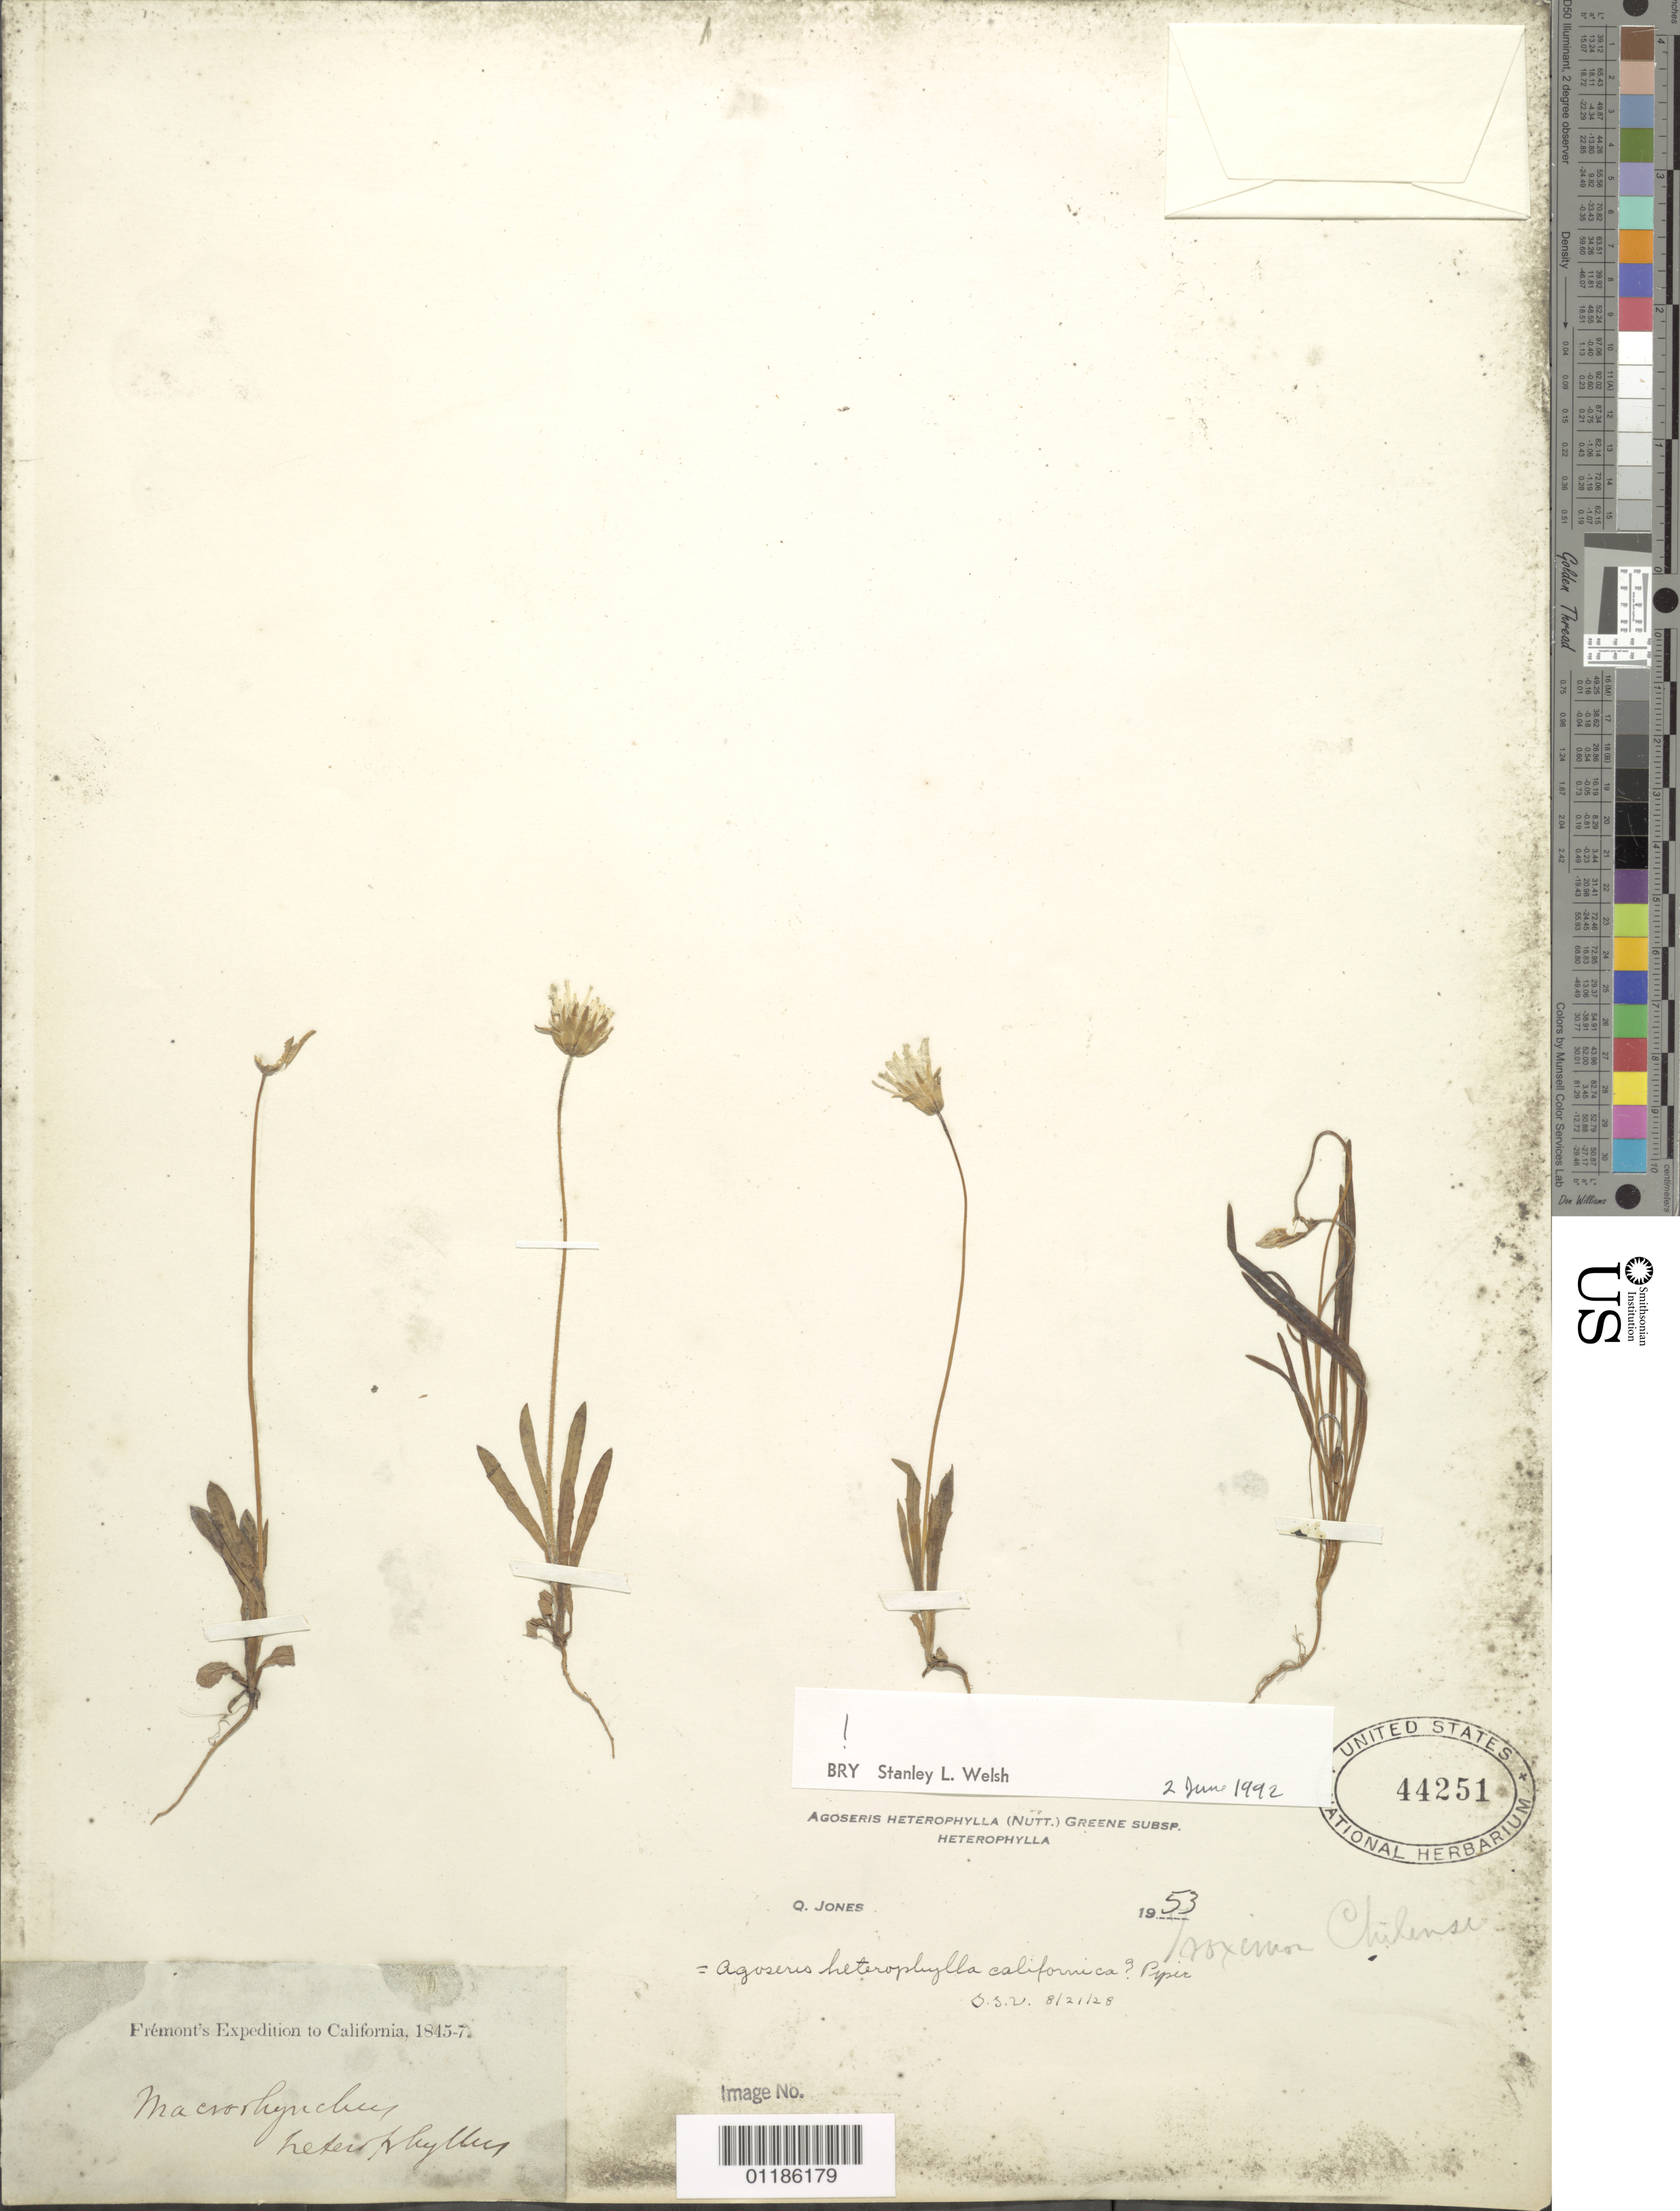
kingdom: Plantae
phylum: Tracheophyta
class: Magnoliopsida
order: Asterales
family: Asteraceae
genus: Agoseris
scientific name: Agoseris heterophylla subsp. heterophylla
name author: (Nutt.) Greene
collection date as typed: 1845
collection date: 1845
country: United States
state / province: California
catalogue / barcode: US 44251